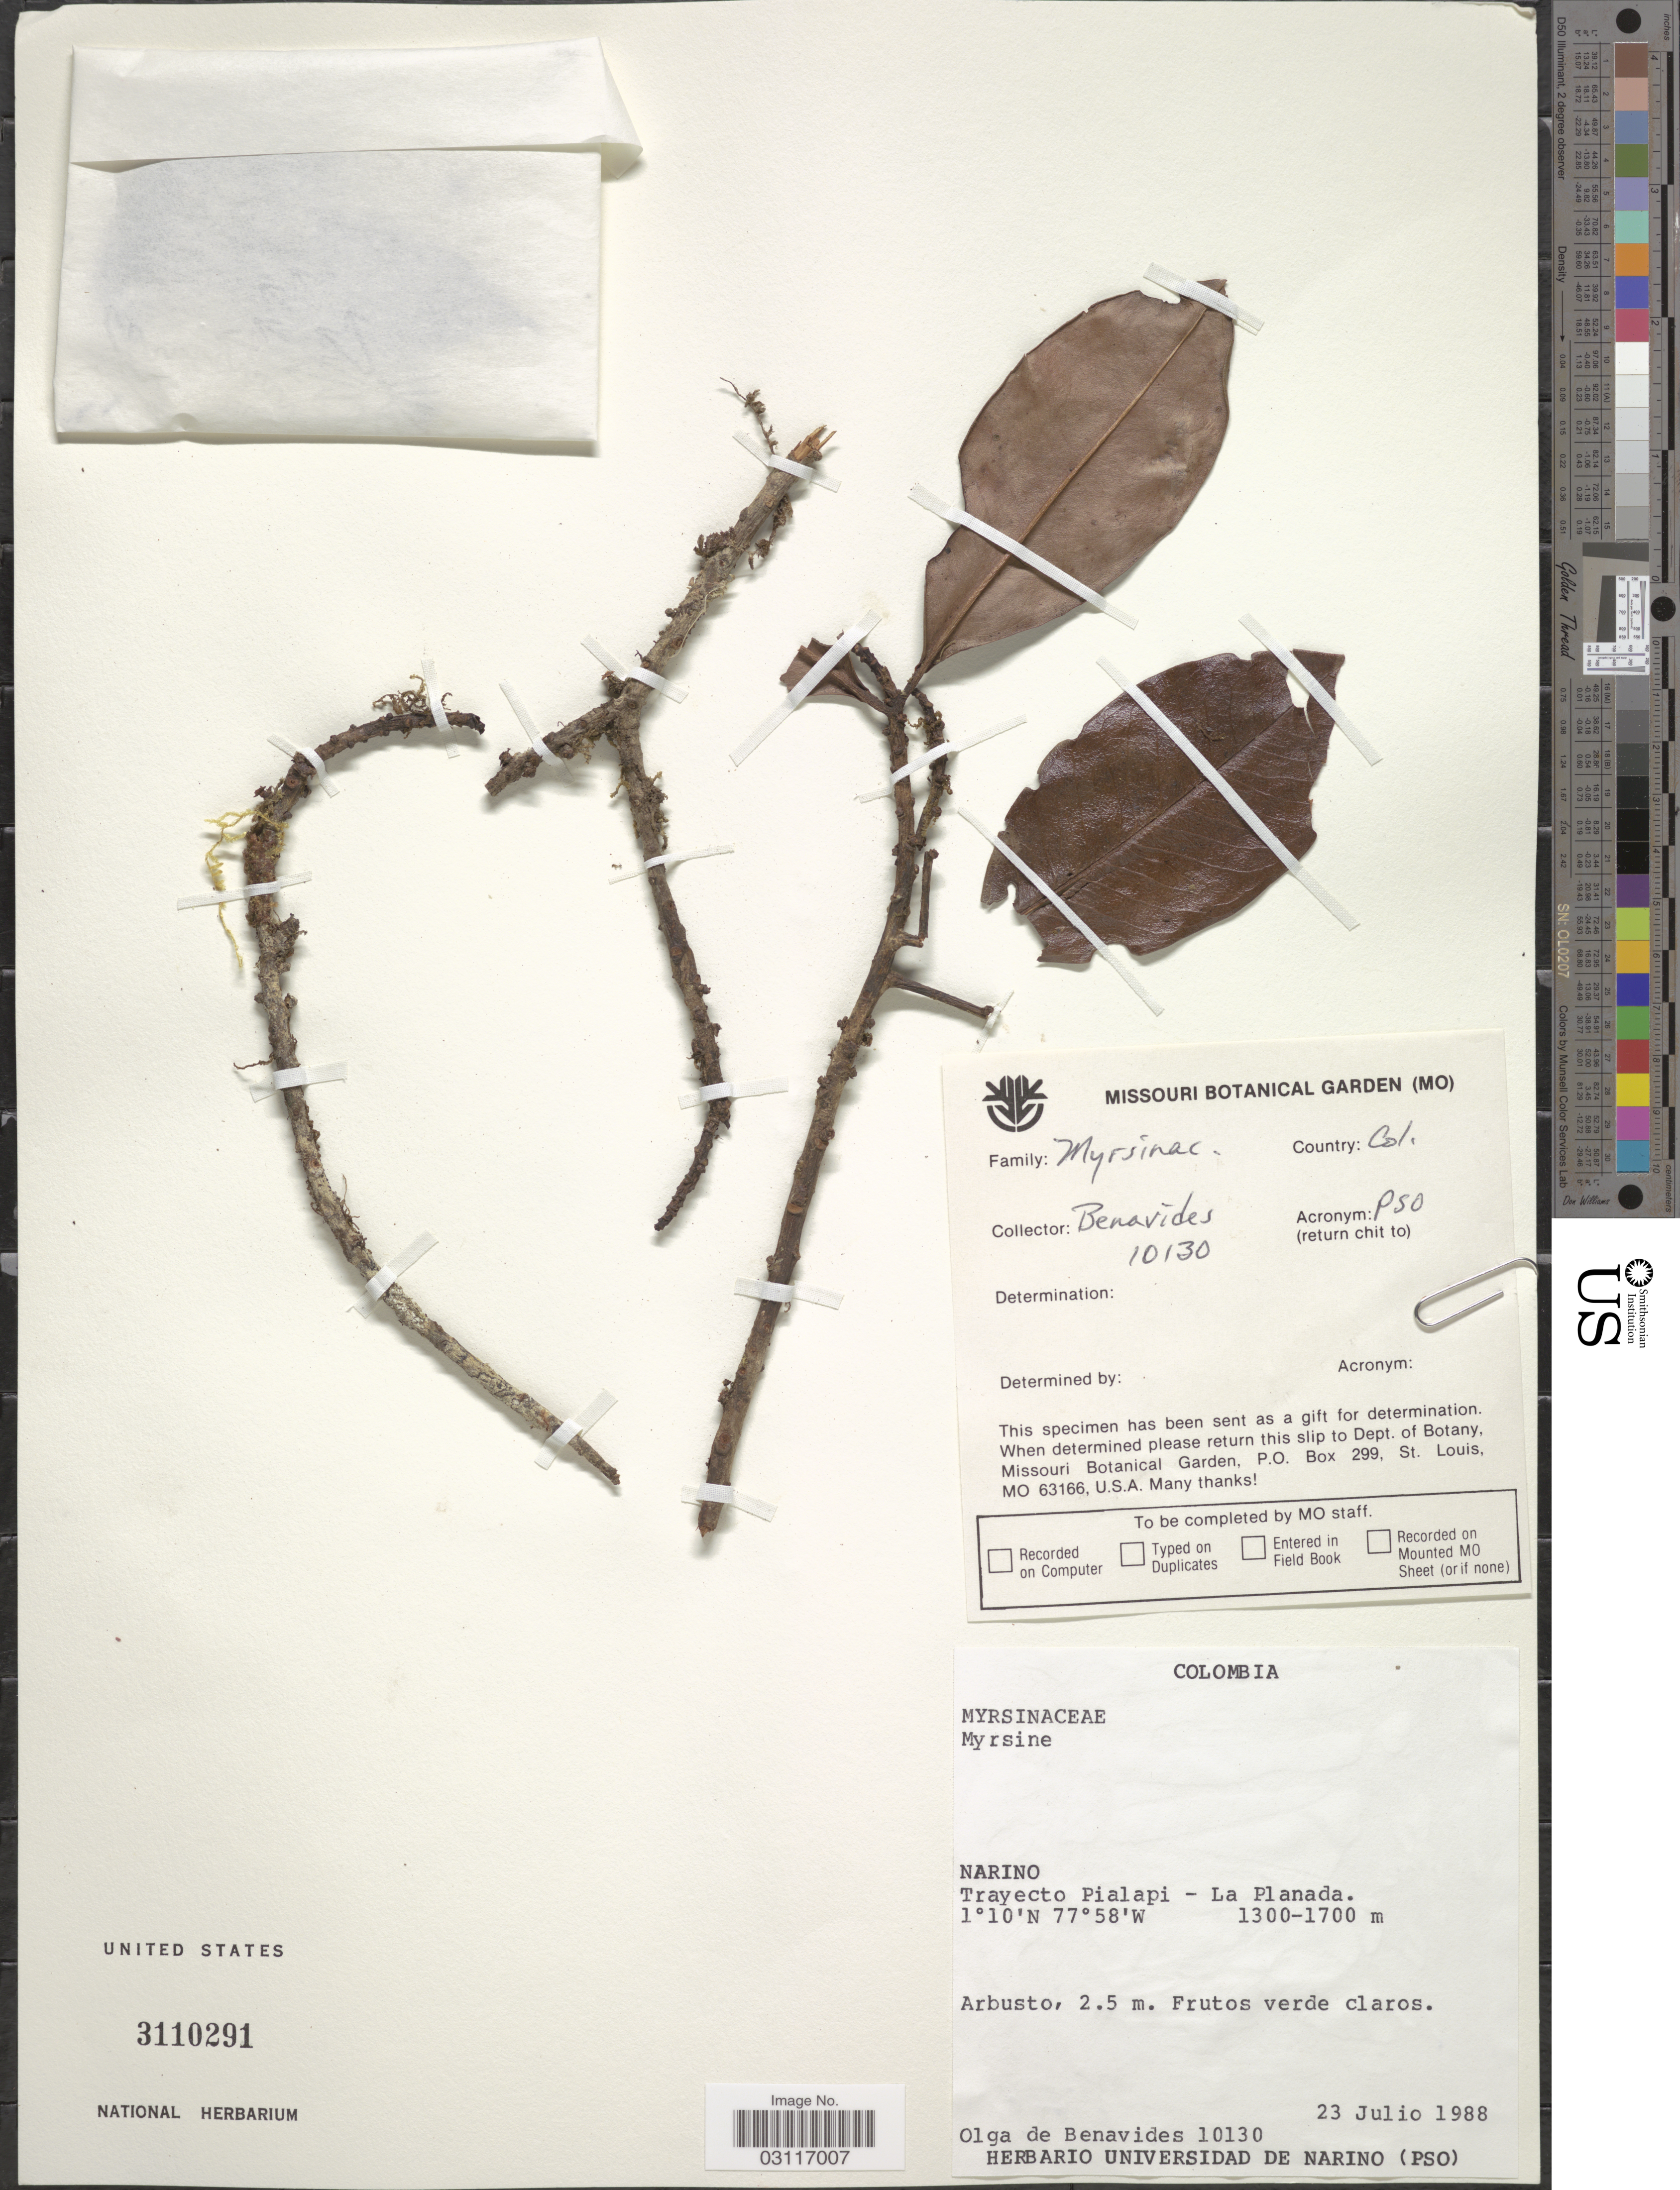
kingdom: Plantae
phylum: Tracheophyta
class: Magnoliopsida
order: Ericales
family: Primulaceae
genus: Myrsine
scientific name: Myrsine sp.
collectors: Olga S. de Benavides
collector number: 10130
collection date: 1988-07-23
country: Colombia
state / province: Nariño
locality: Trayecto Pialapi- La Planada.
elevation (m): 1300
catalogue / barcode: US 3110291